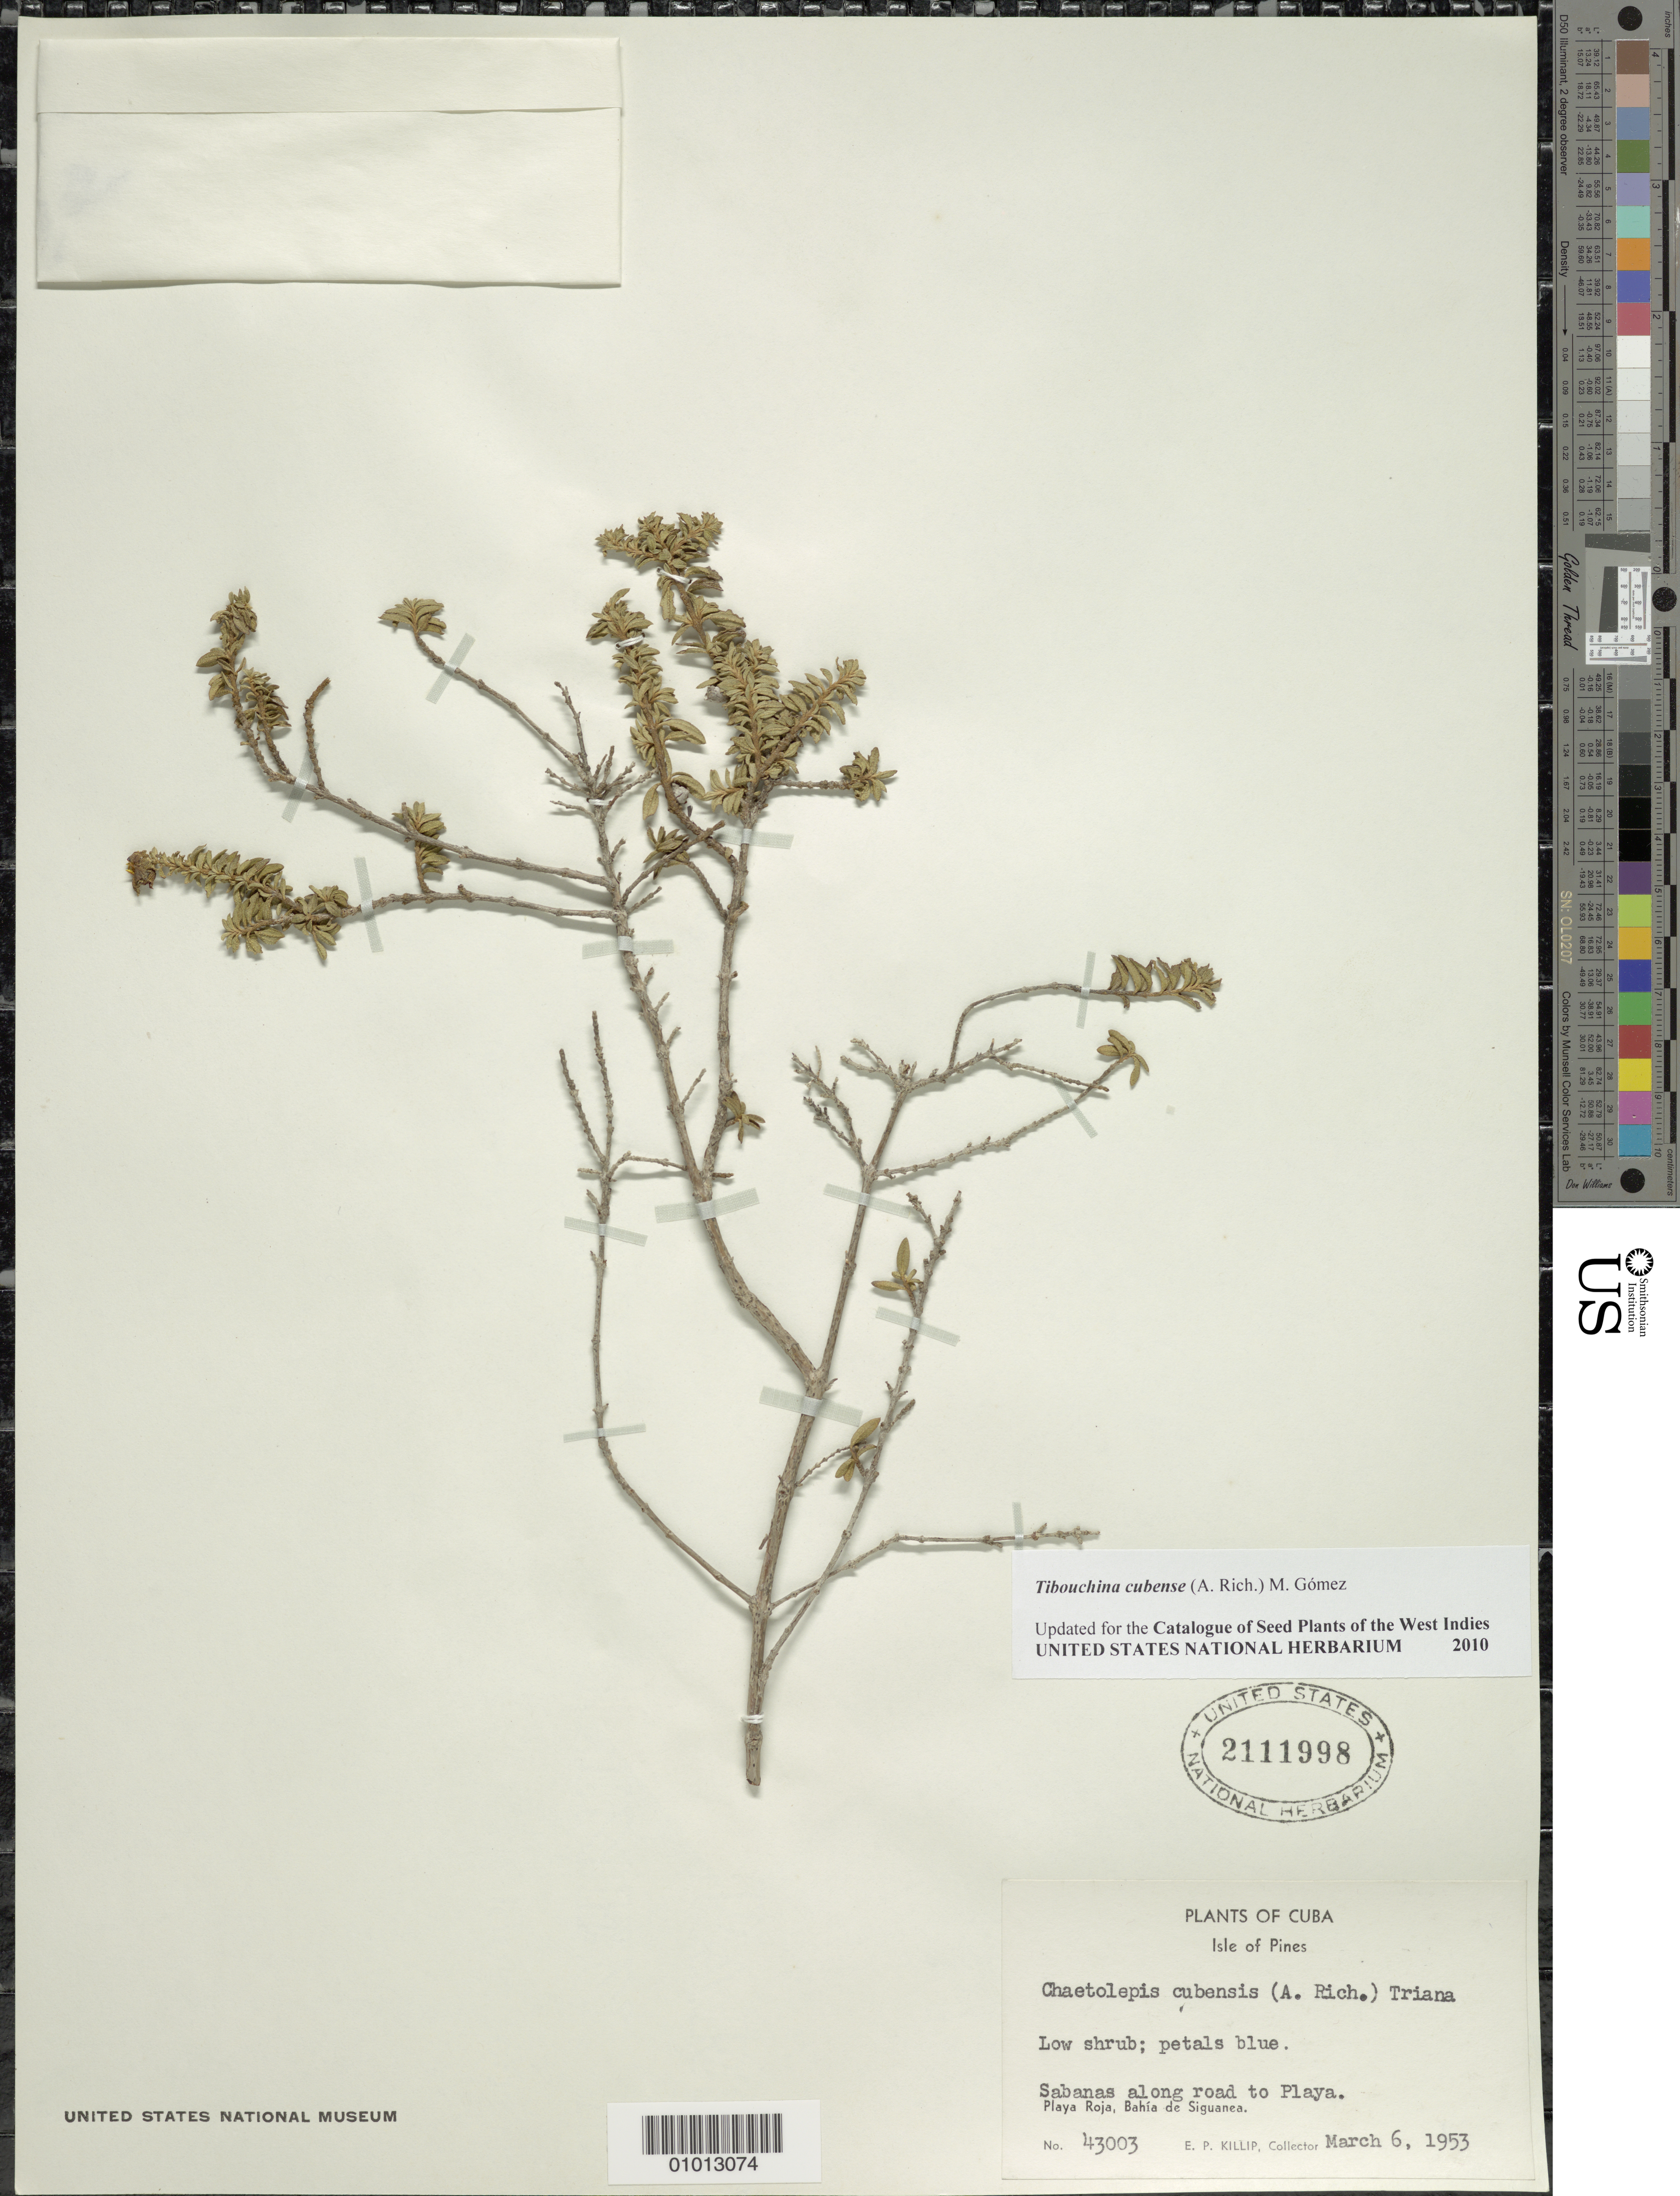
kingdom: Plantae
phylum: Tracheophyta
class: Magnoliopsida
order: Myrtales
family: Melastomataceae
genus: Arthrostemma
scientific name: Arthrostemma cubense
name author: A. Rich.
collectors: E. P. Killip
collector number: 43003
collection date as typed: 06 Mar 1953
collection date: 1953-03-06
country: Cuba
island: Isla de la Juventud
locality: Playa Roja, Bahía de Siguanea, along road to Playa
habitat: Sabanas along road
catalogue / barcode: US 2111998